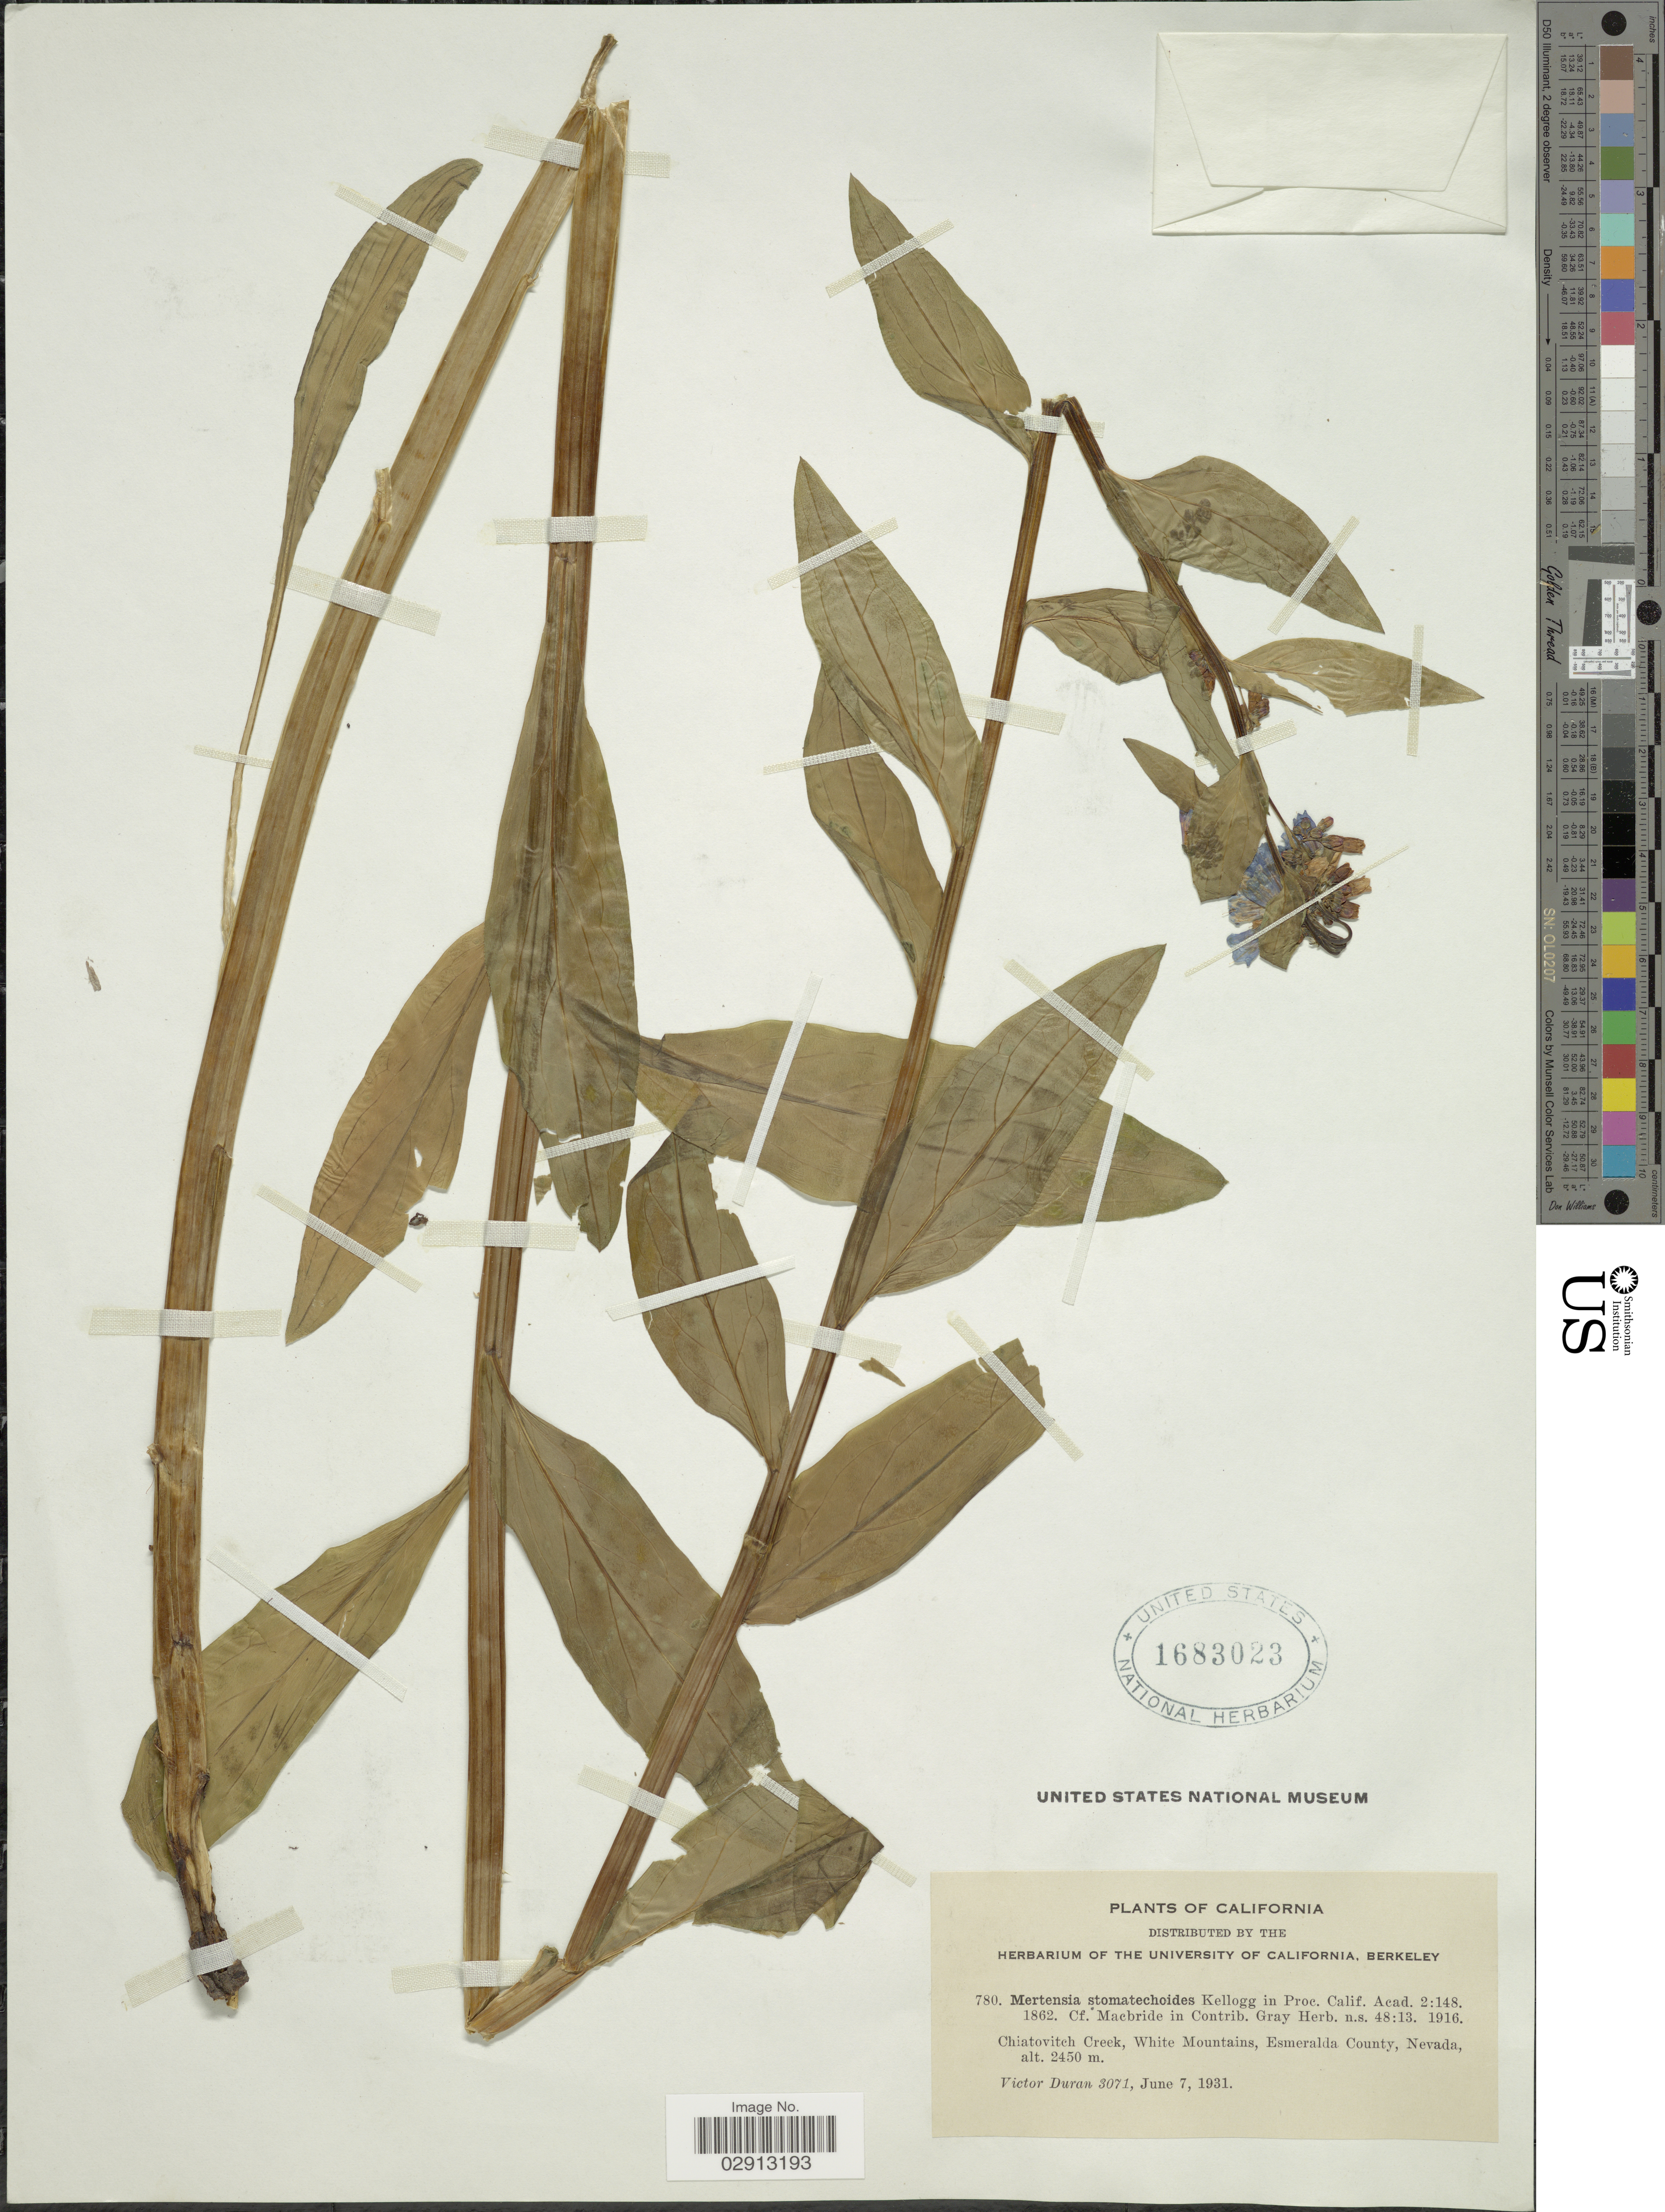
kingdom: Plantae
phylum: Tracheophyta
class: Magnoliopsida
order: Boraginales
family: Boraginaceae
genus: Mertensia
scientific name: Mertensia stomatechoides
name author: Kellogg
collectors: V. Duran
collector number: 3071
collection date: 1931-06-07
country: United States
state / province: California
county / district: Esmeralda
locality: California. Chiatovitch Creek, White Mountains, Esmeralda County, Nevada.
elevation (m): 2450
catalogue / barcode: US 1683023